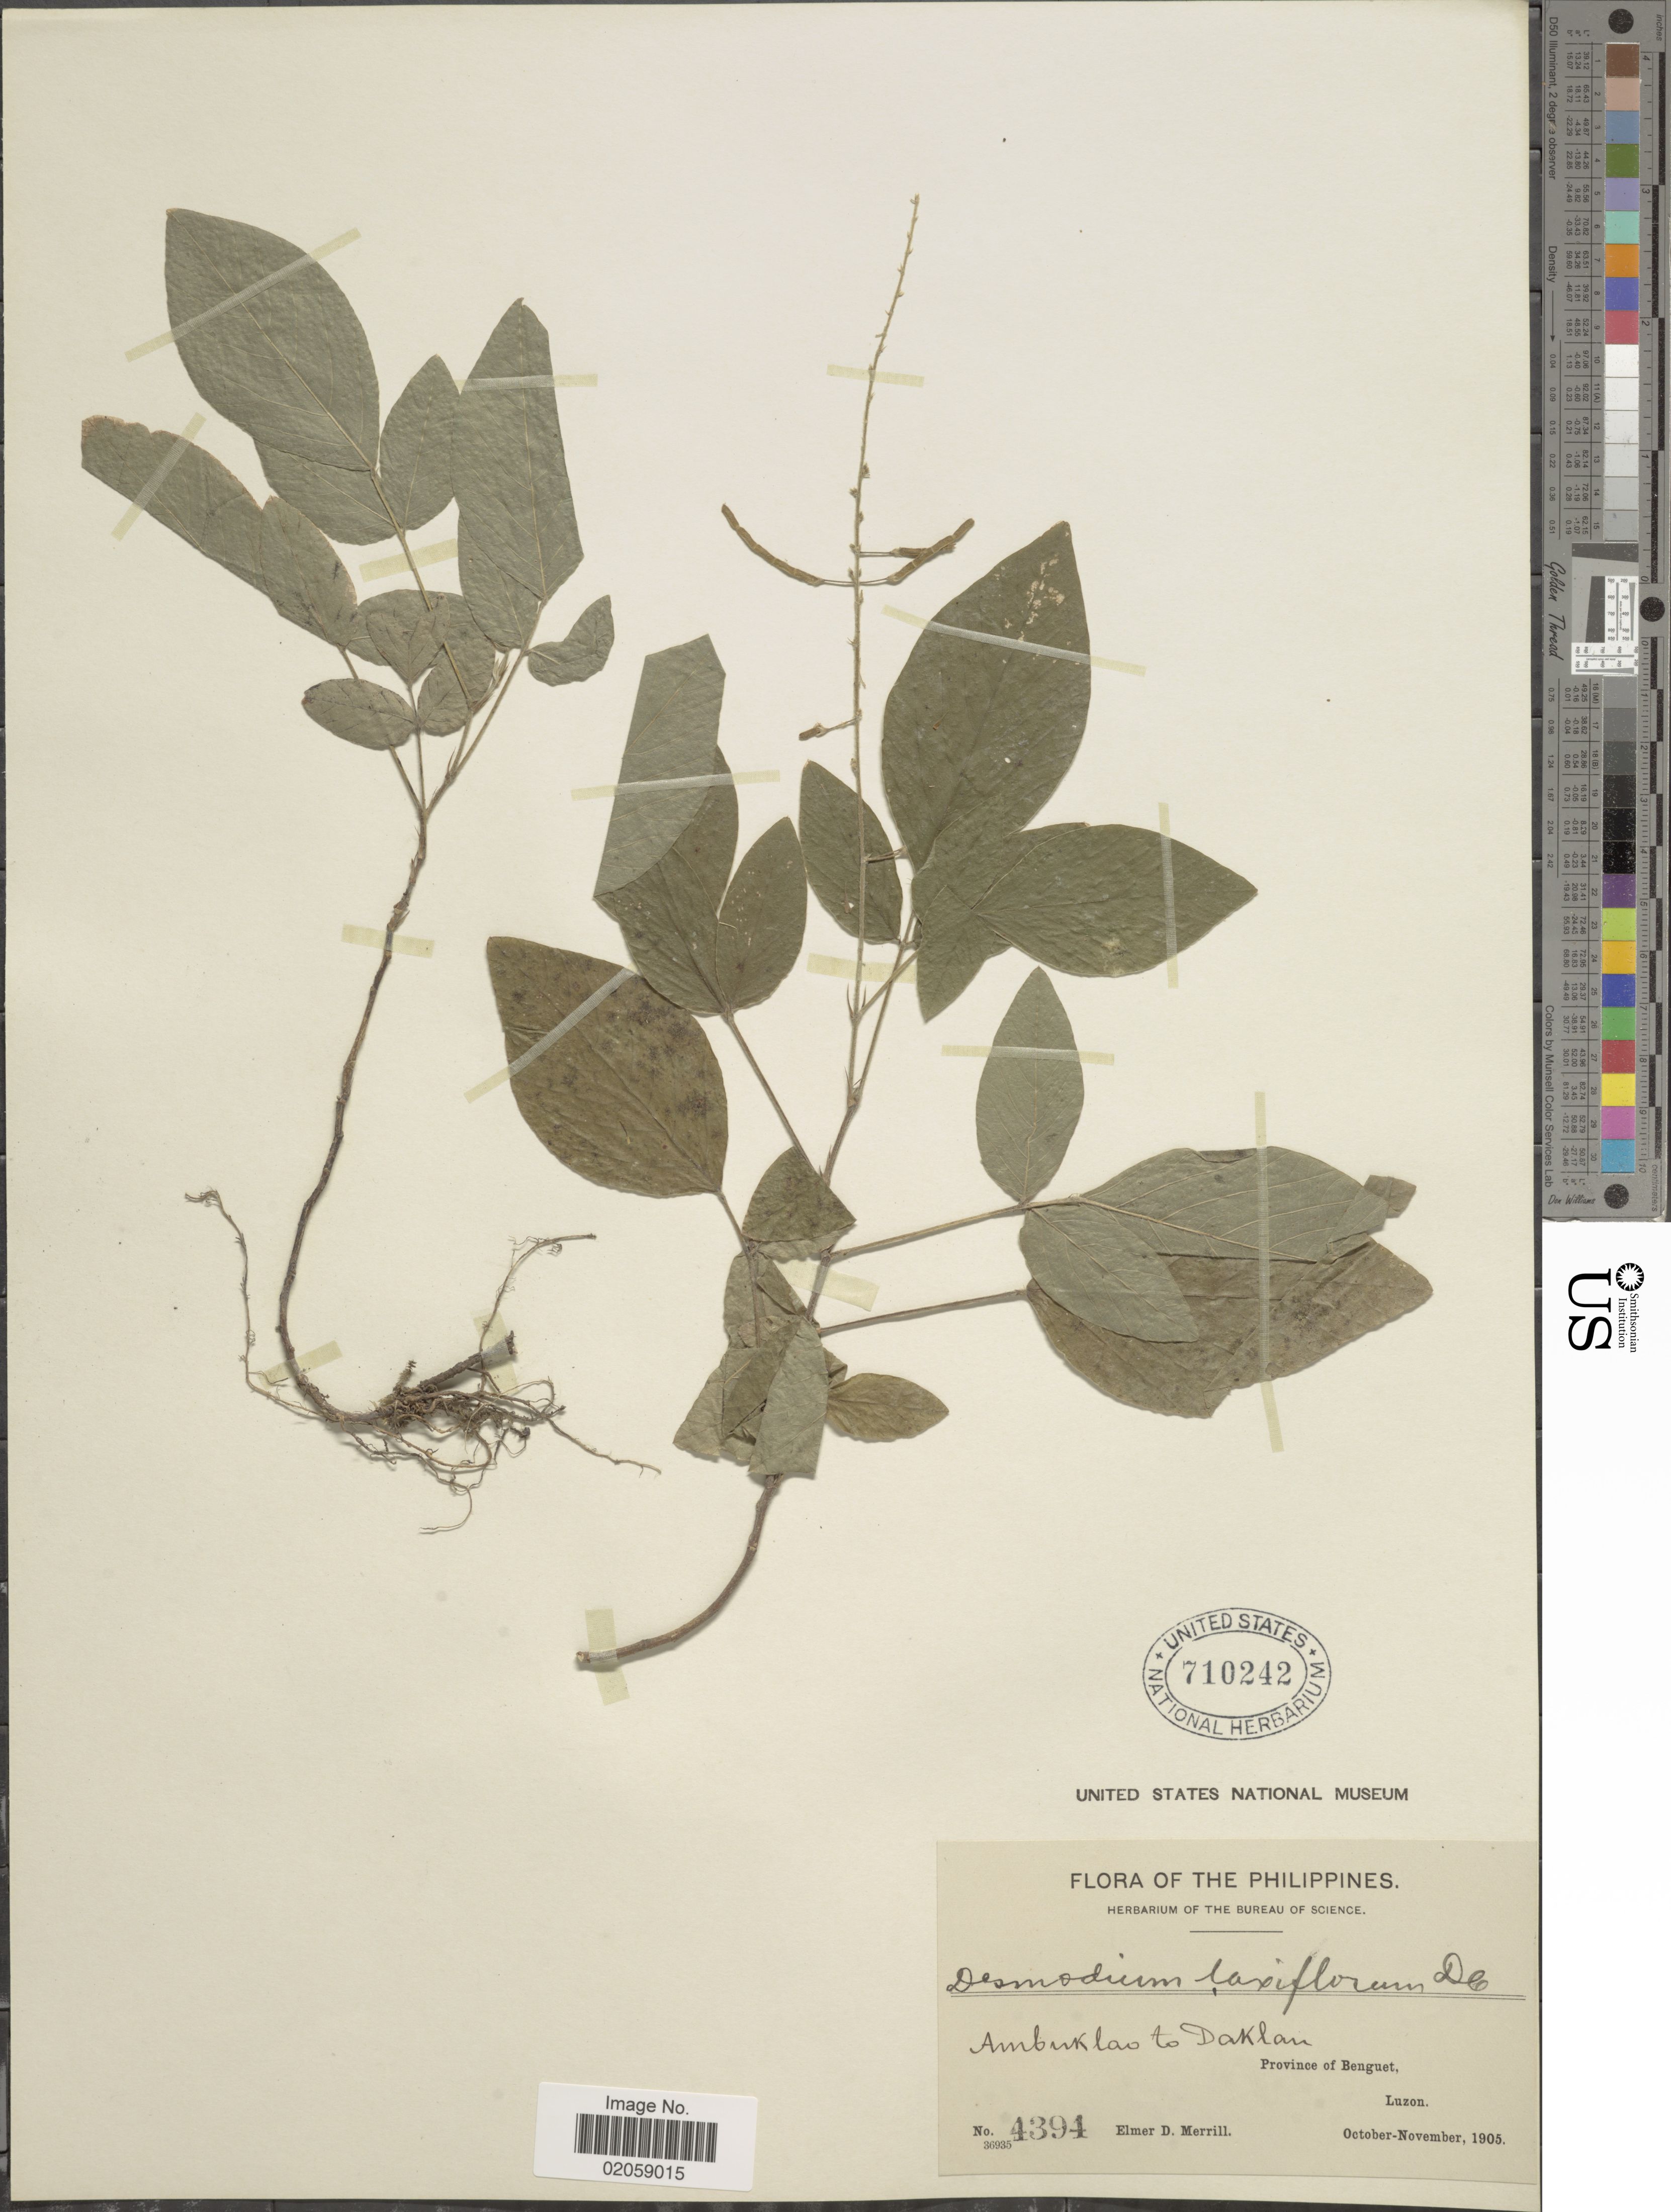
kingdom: Plantae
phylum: Tracheophyta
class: Magnoliopsida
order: Fabales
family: Fabaceae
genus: Sohmaea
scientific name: Sohmaea laxiflora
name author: (DC.) H. Ohashi & K. Ohashi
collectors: E. D. Merrill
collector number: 4394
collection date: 1905-10/1905-11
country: Philippines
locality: Ambuklao to Daklan. Province of Benguet, Luzon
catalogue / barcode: US 710242